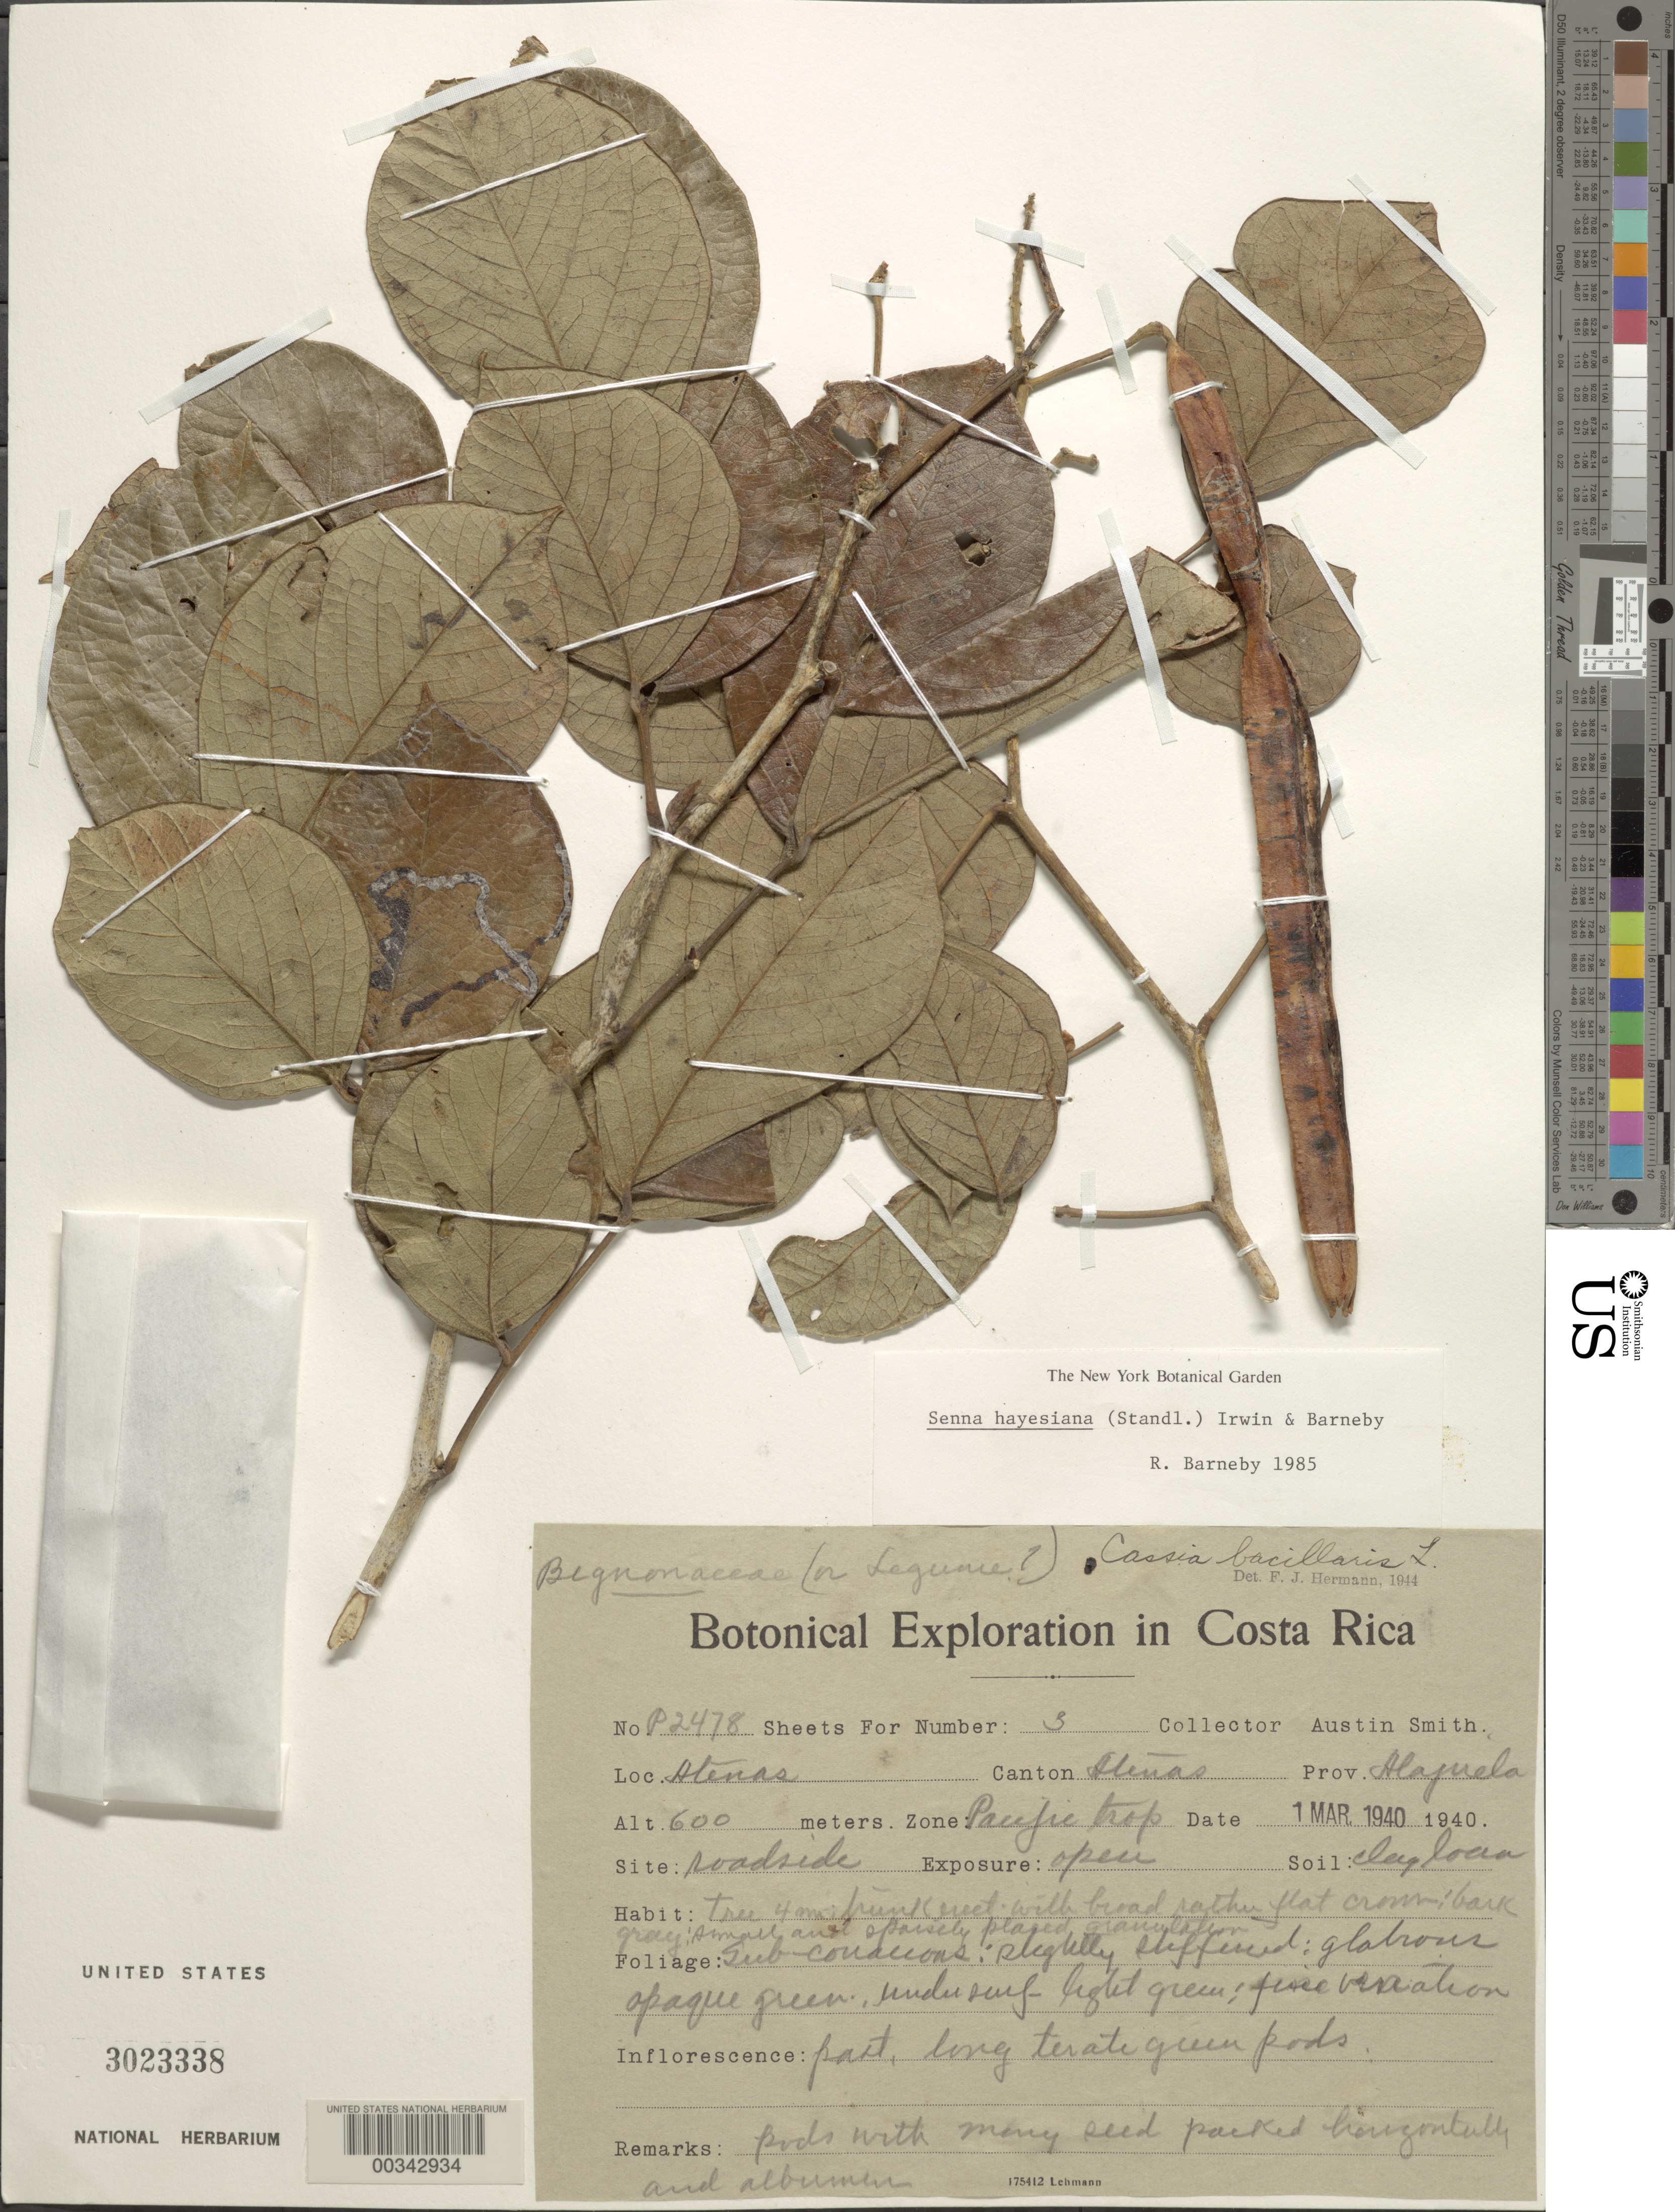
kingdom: Plantae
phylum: Tracheophyta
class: Magnoliopsida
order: Fabales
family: Fabaceae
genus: Senna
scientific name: Senna hayesiana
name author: (Britton & Rose) H.S. Irwin & Barneby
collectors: Aust P. Smith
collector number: P2478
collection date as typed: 01 Mar 1940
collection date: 1940-03-01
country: Costa Rica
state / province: Alajuela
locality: Atenas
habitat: Roadside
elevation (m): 600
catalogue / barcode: US 3023338